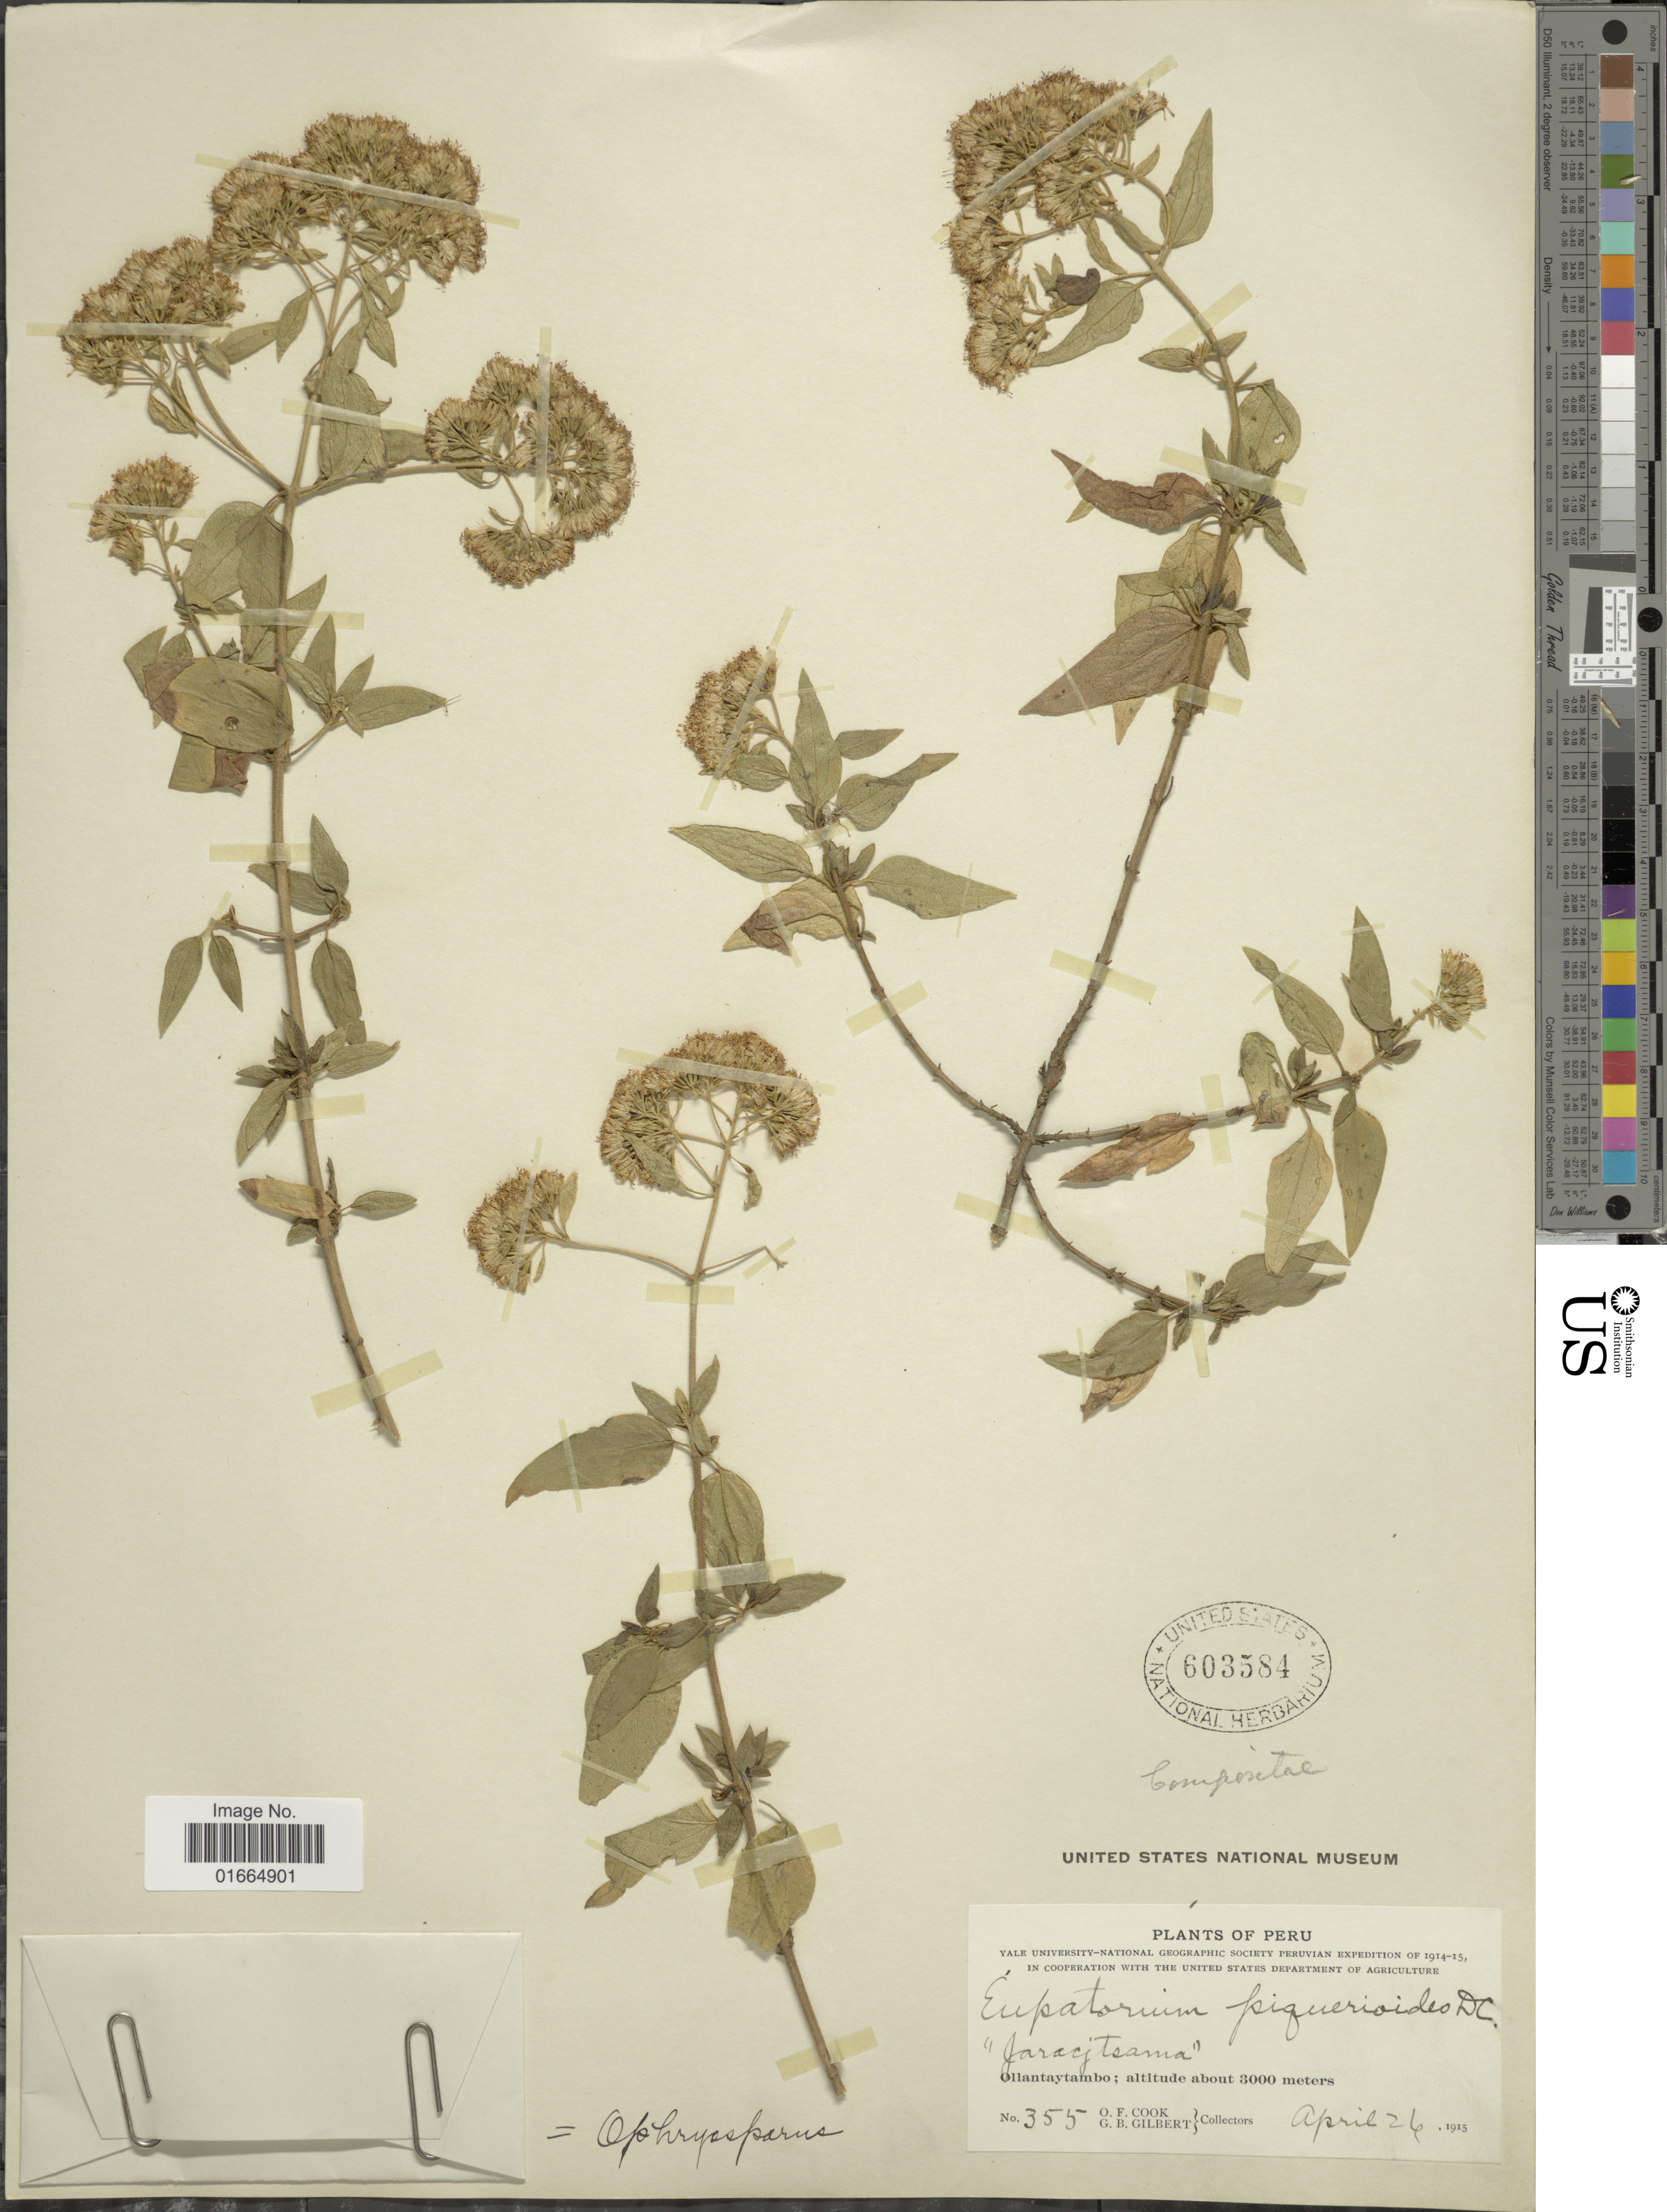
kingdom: Plantae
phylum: Tracheophyta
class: Magnoliopsida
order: Asterales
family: Asteraceae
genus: Ophryosporus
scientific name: Ophryosporus piquerioides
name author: (DC.) Benth. ex Baker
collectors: O. F. Cook & G. B. Gilbert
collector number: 355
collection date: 1915-04-26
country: Peru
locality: Ollantaytambo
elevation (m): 3000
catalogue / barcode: US 603584